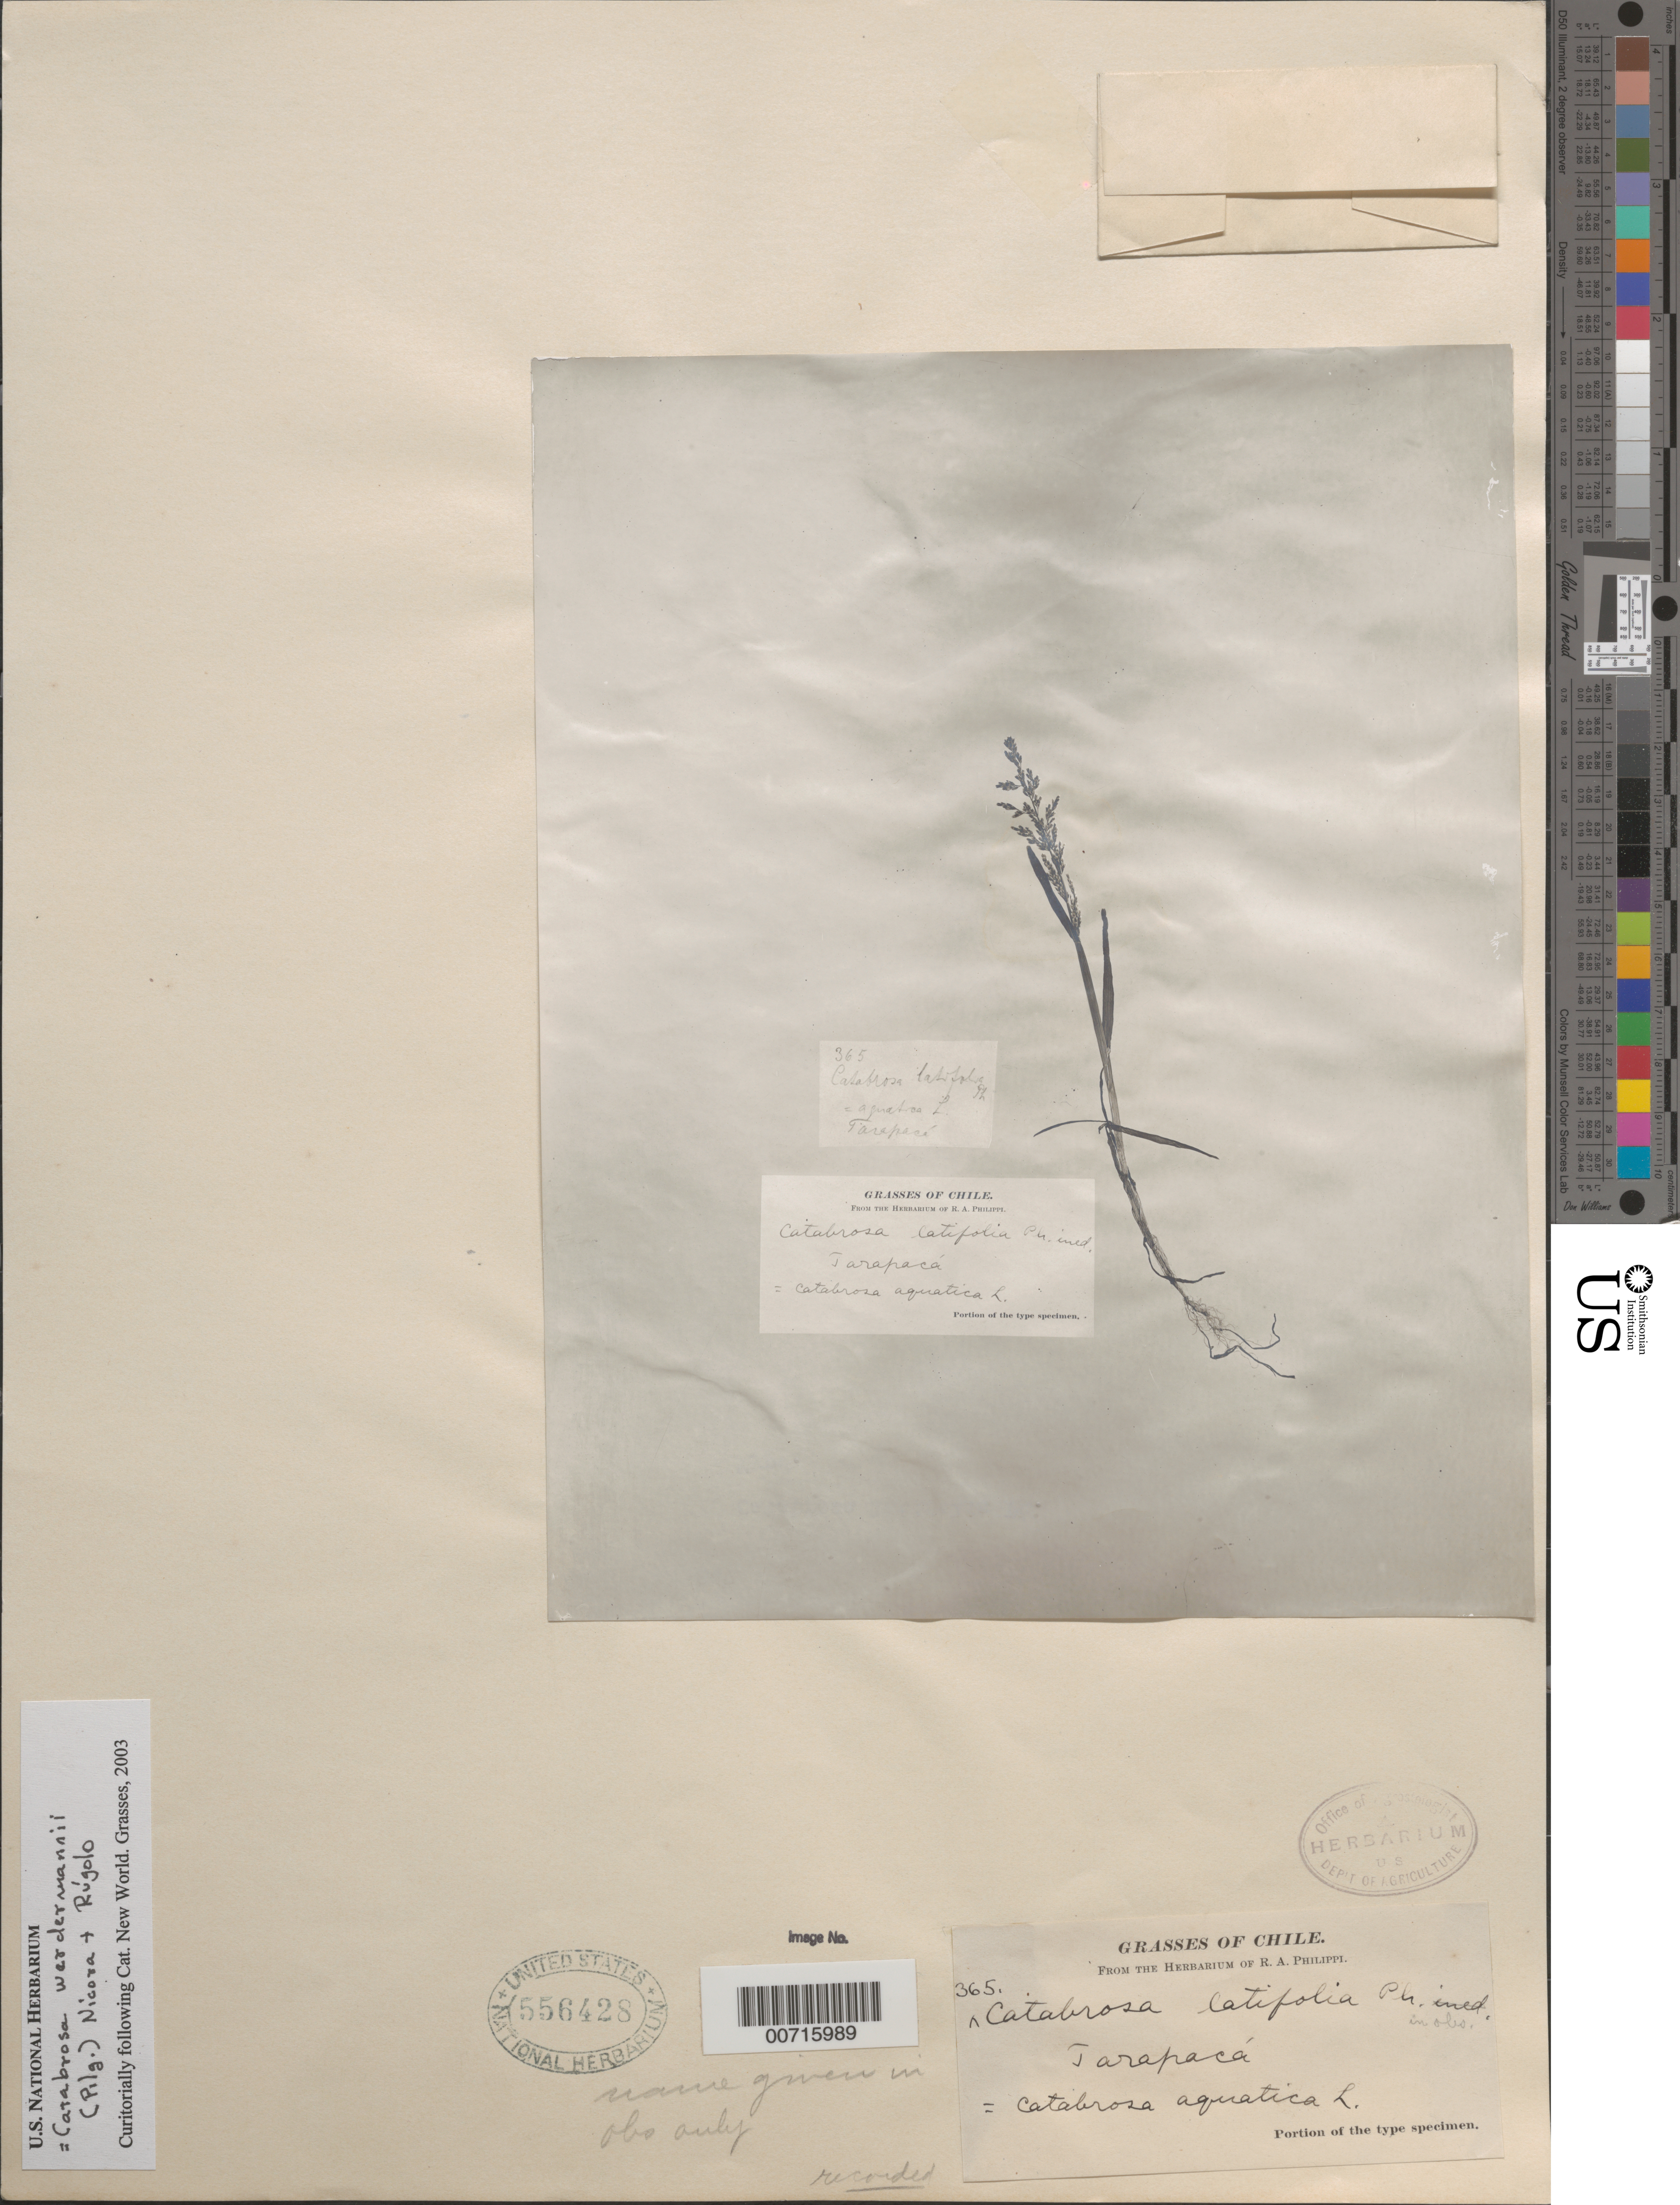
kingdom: Plantae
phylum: Tracheophyta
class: Liliopsida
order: Poales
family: Poaceae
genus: Catabrosa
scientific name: Catabrosa werdermannii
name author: (Pilg.) Nicora & Rúgolo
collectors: ex. herb. R.A. Philippi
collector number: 365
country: Chile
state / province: Tarapacá (I)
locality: Tarapacá.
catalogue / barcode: US 556428